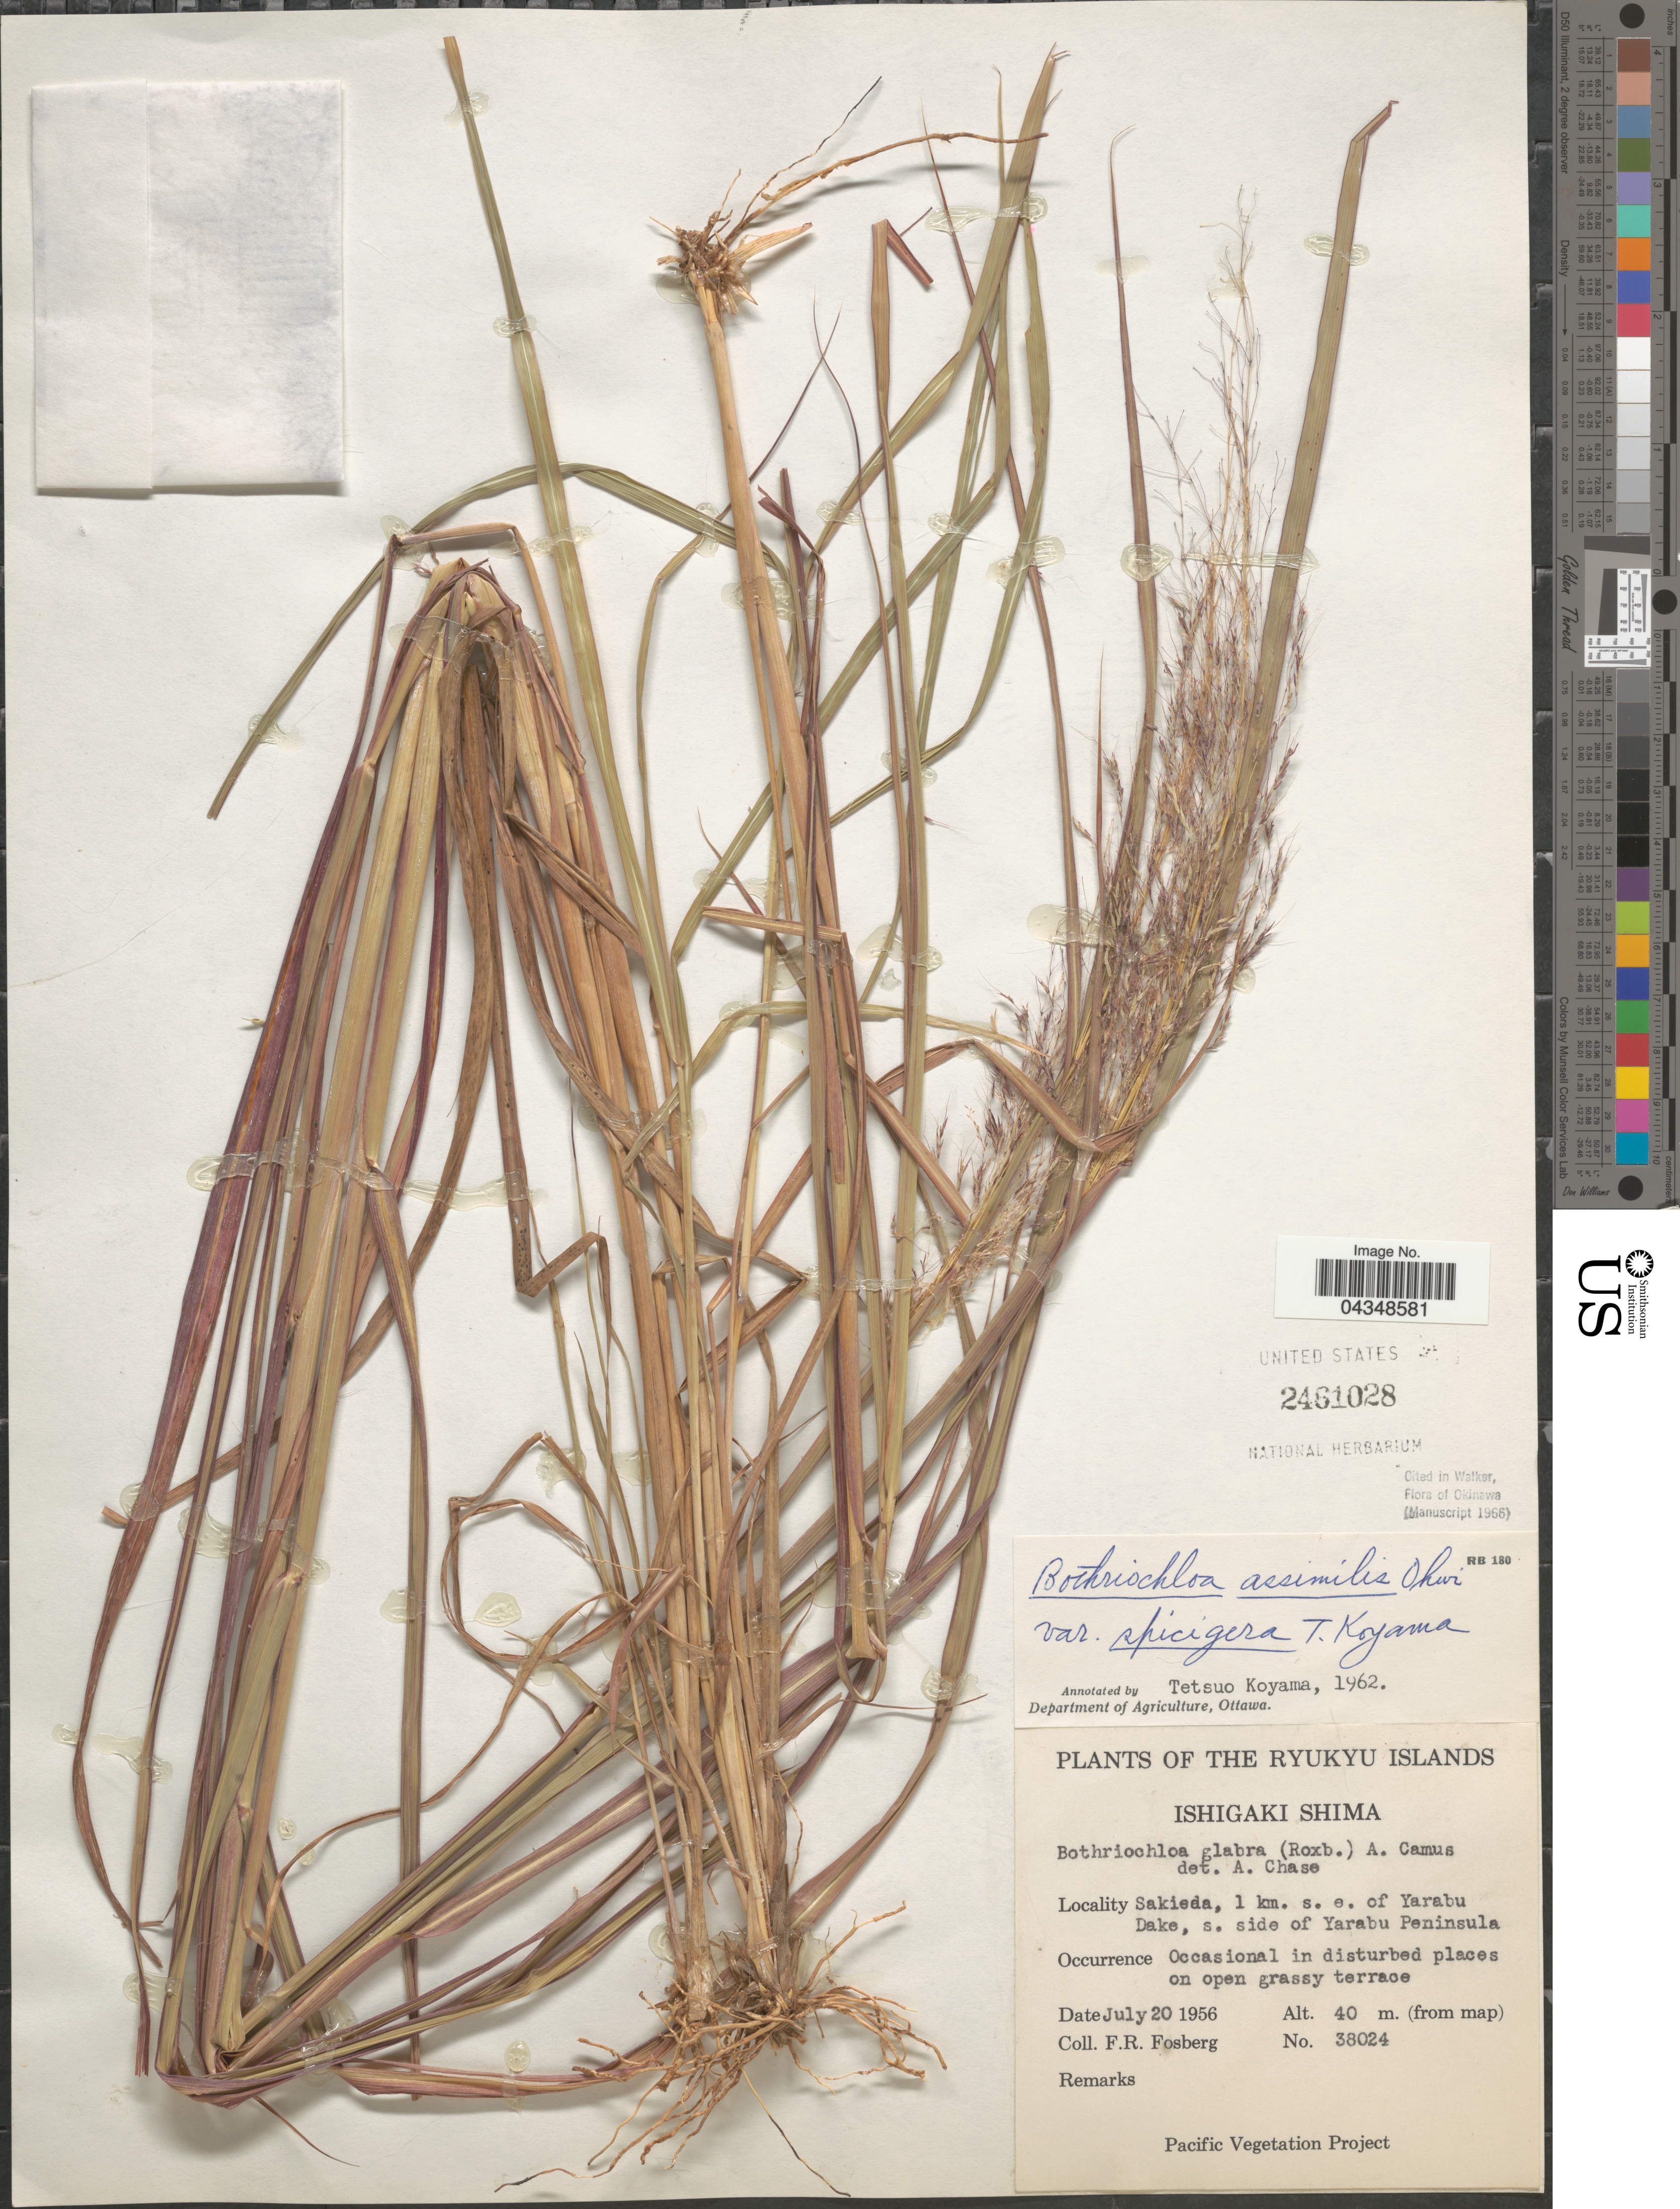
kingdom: Plantae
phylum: Tracheophyta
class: Liliopsida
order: Poales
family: Poaceae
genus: Bothriochloa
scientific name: Bothriochloa bladhii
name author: (Retz.) S.T. Blake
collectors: F. R. Fosberg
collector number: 38024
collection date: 1956-07-20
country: Japan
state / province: Okinawa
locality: Ryukyu Islands. Ishigaki Shima. Sakieda, 1 km. s. e. of Yarabu Dake, s. side of Yarabu Peninsula.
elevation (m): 40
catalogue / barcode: US 2461028